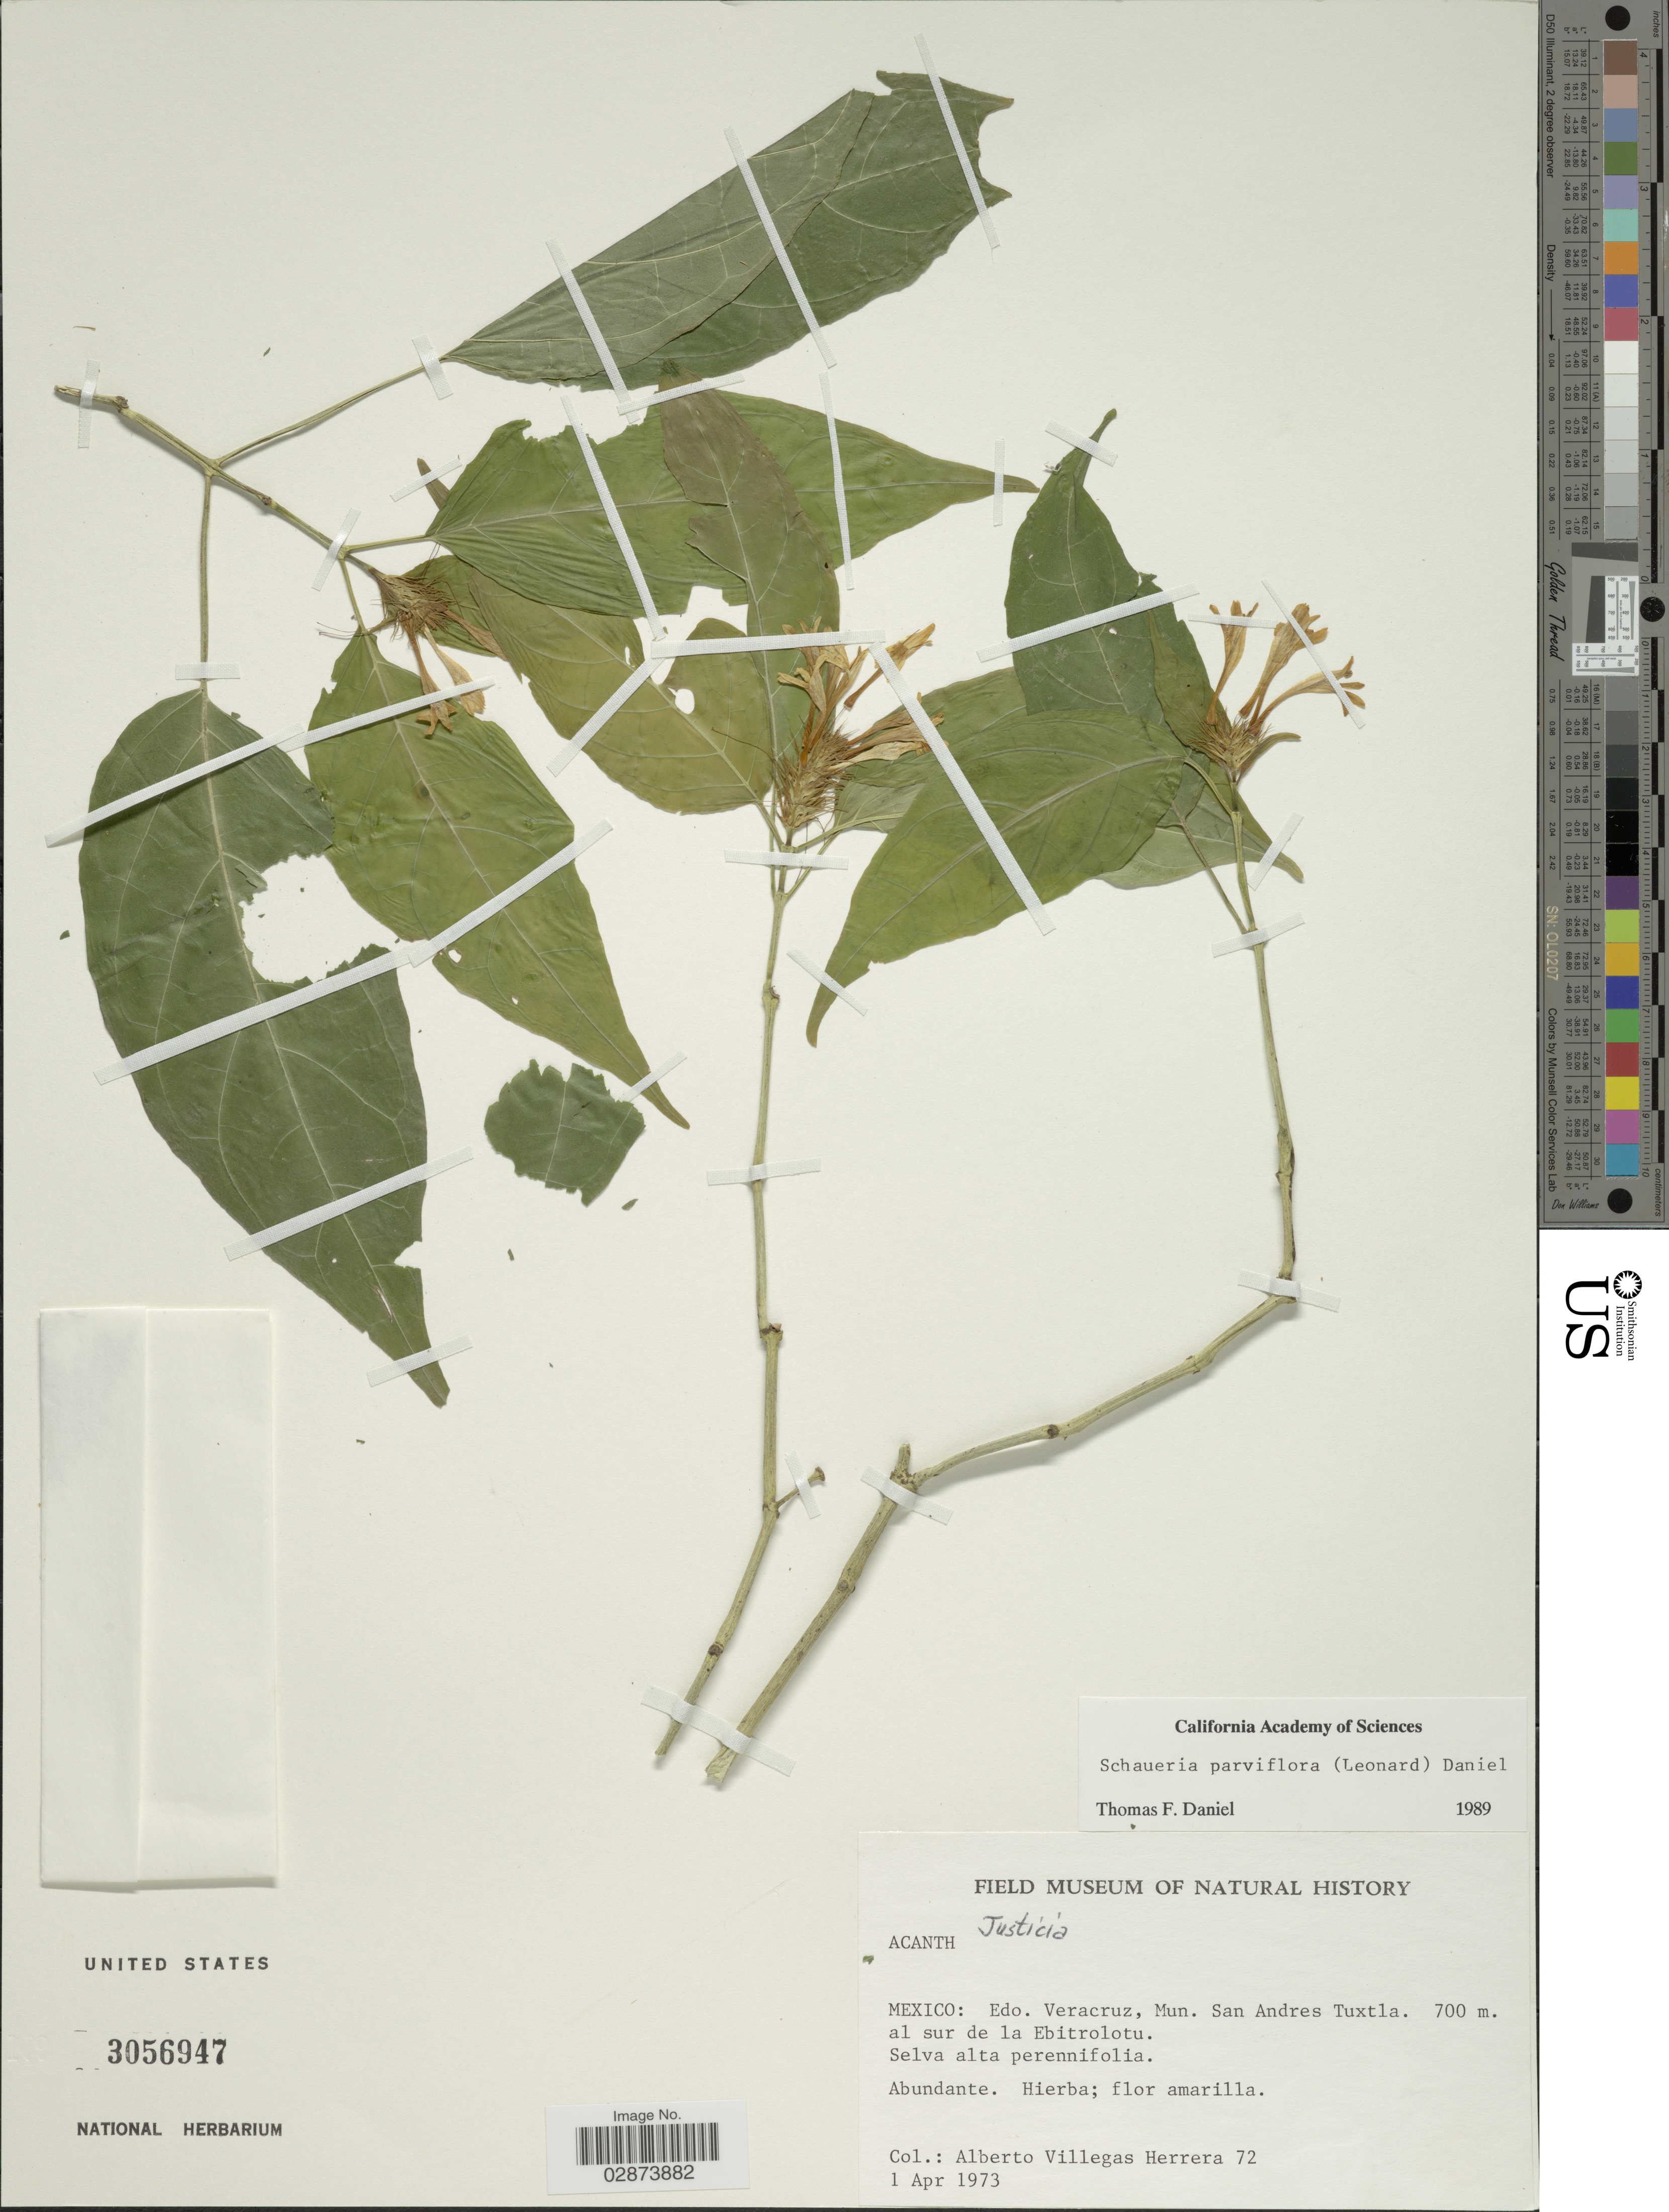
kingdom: Plantae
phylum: Tracheophyta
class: Magnoliopsida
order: Lamiales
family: Acanthaceae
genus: Schaueria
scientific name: Schaueria parviflora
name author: (Leonard) T.F. Daniel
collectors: A. Herrera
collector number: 72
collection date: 1973-04-01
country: Mexico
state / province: Veracruz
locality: Veracruz, Mun. San Andres Tuxtla. al sur de la Ebitrolotu.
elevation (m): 700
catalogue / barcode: US 3056947